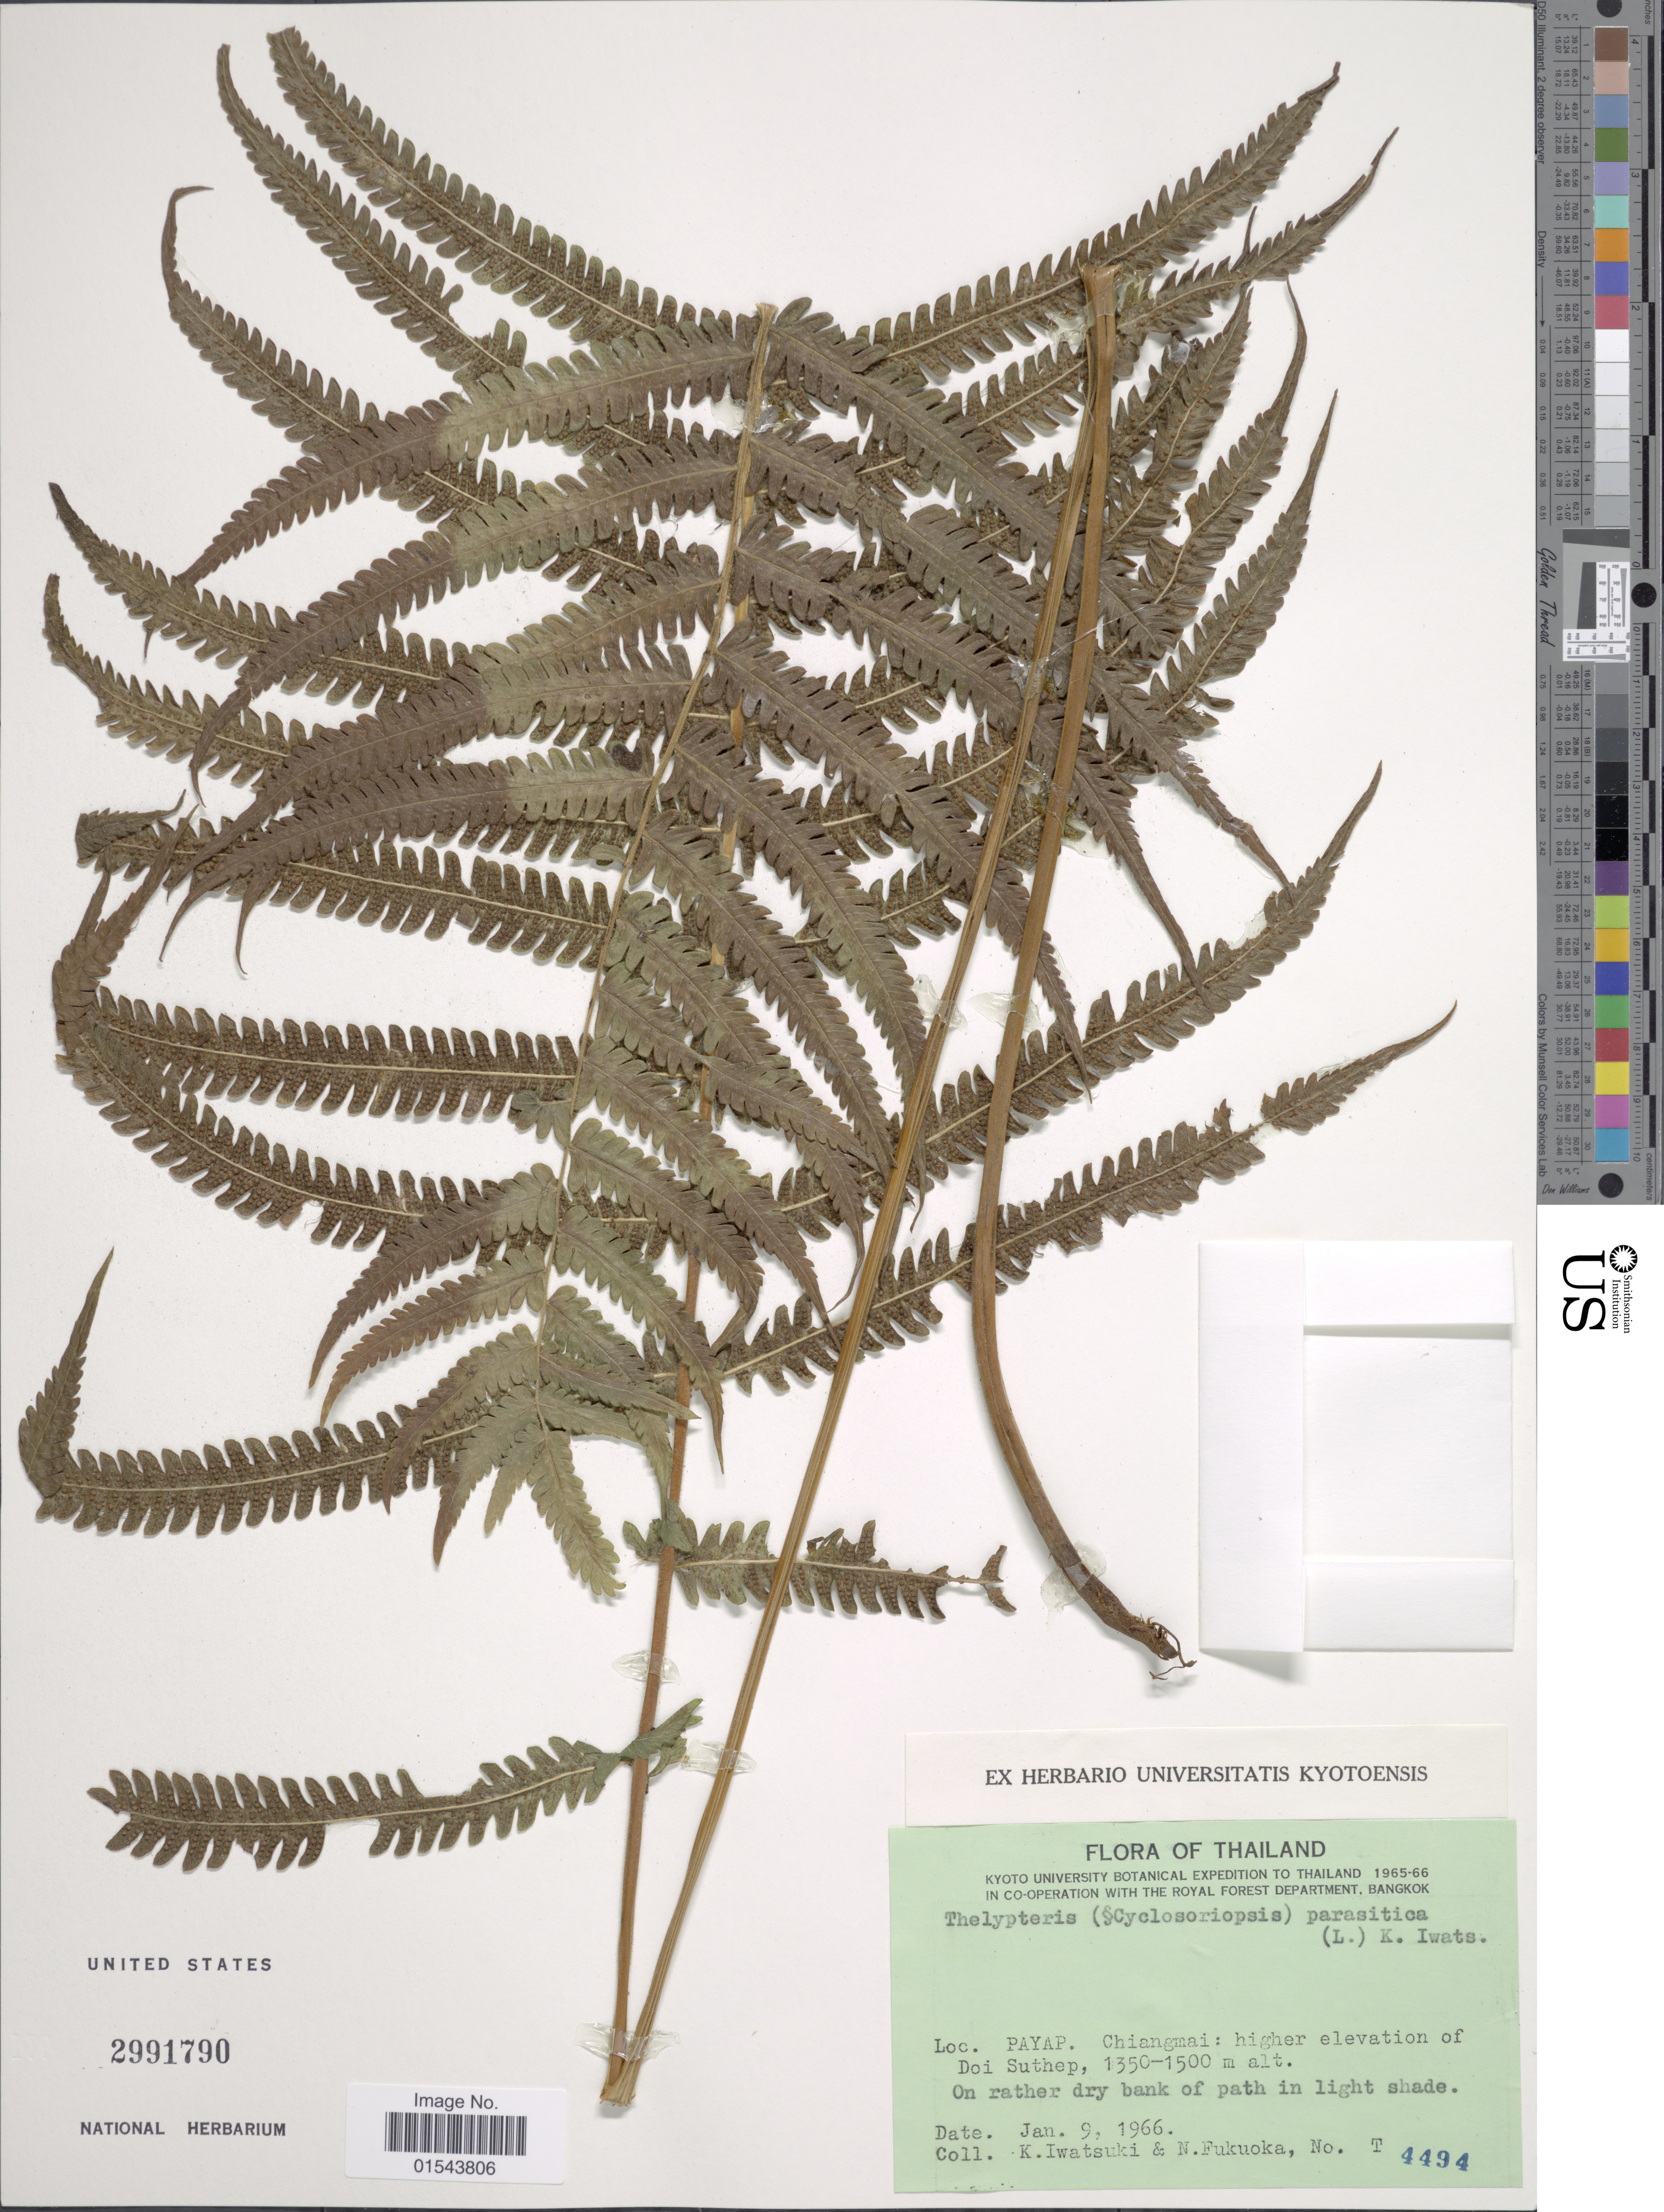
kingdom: Plantae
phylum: Tracheophyta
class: Polypodiopsida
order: Polypodiales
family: Thelypteridaceae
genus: Christella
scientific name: Christella parasitica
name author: (L.) H. Lév.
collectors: K. Iwatsuki & N. Fukuoka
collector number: T 4494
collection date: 1966-01-09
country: Thailand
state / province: Chiang Mai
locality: Payap. Chiangmai: higher elevation of Doi Suthep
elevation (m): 1350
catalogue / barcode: US 2991790